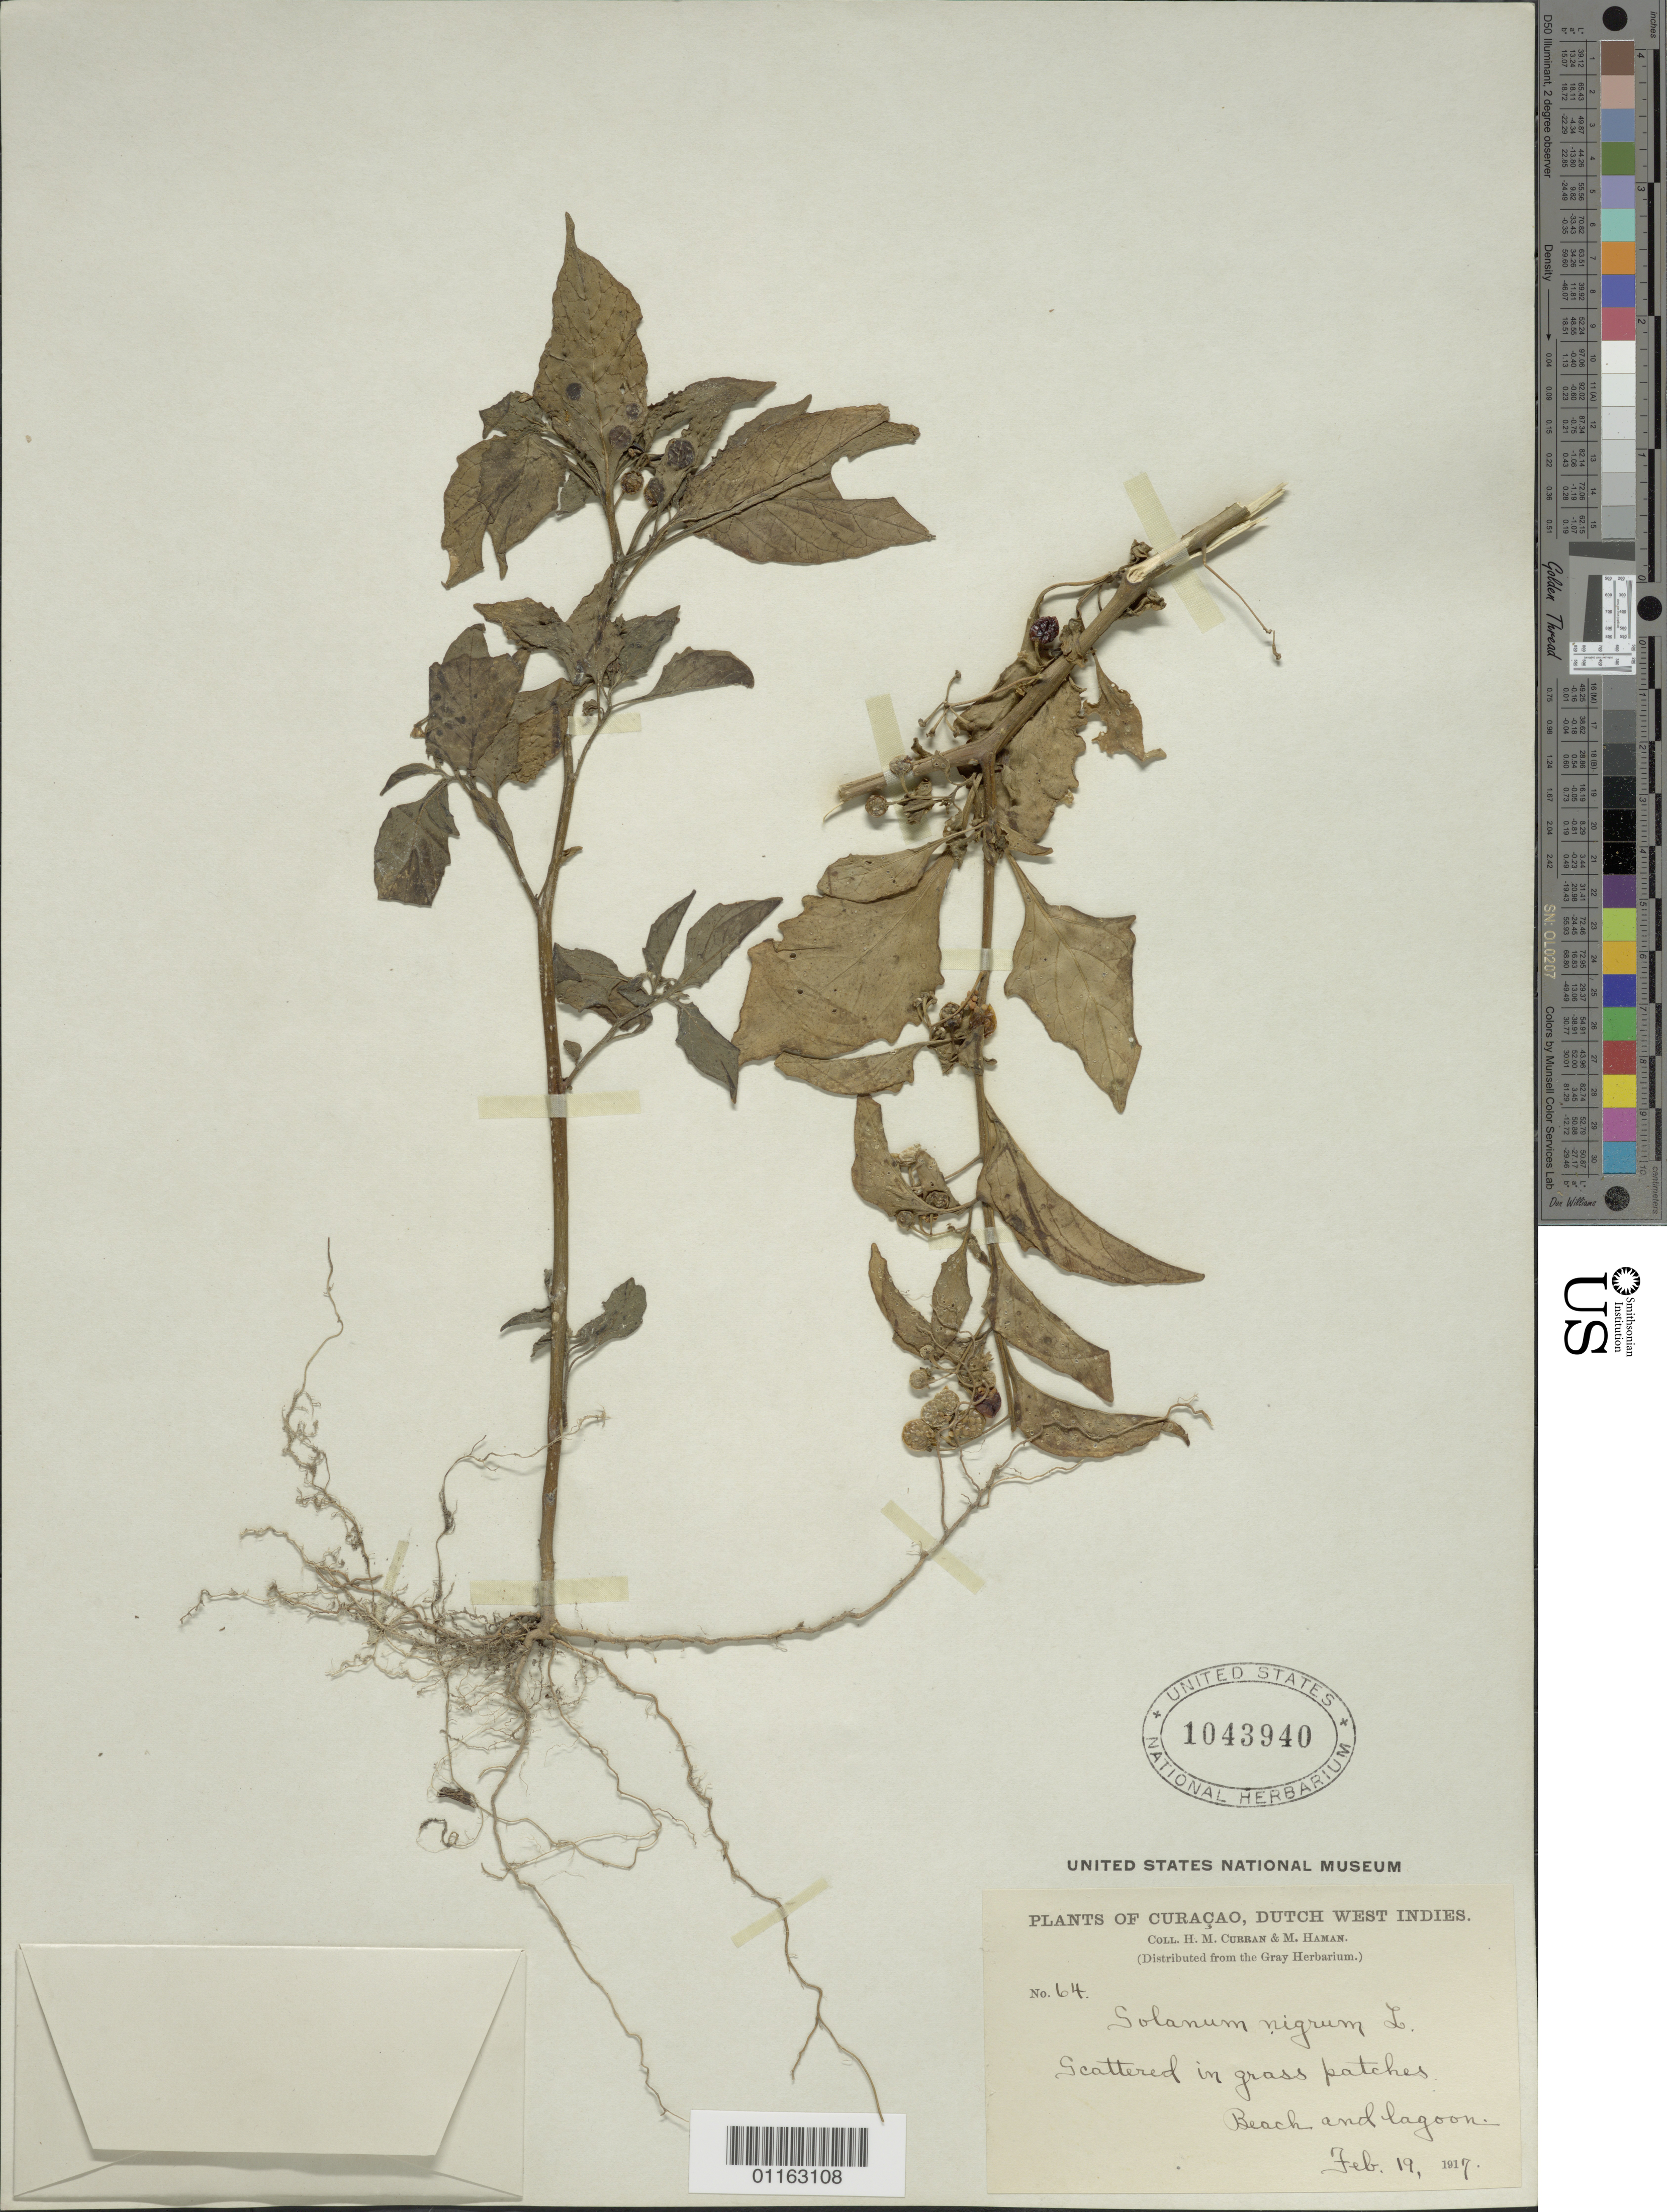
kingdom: Plantae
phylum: Tracheophyta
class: Magnoliopsida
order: Solanales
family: Solanaceae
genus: Solanum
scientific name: Solanum nigrum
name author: L.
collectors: H. M. Curran & M. Haman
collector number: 64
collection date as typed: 19 Feb 1917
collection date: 1917-02-19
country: Netherlands Antilles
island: Curaçao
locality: Scattered in grass patches Beach and lagoon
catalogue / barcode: US 1043940